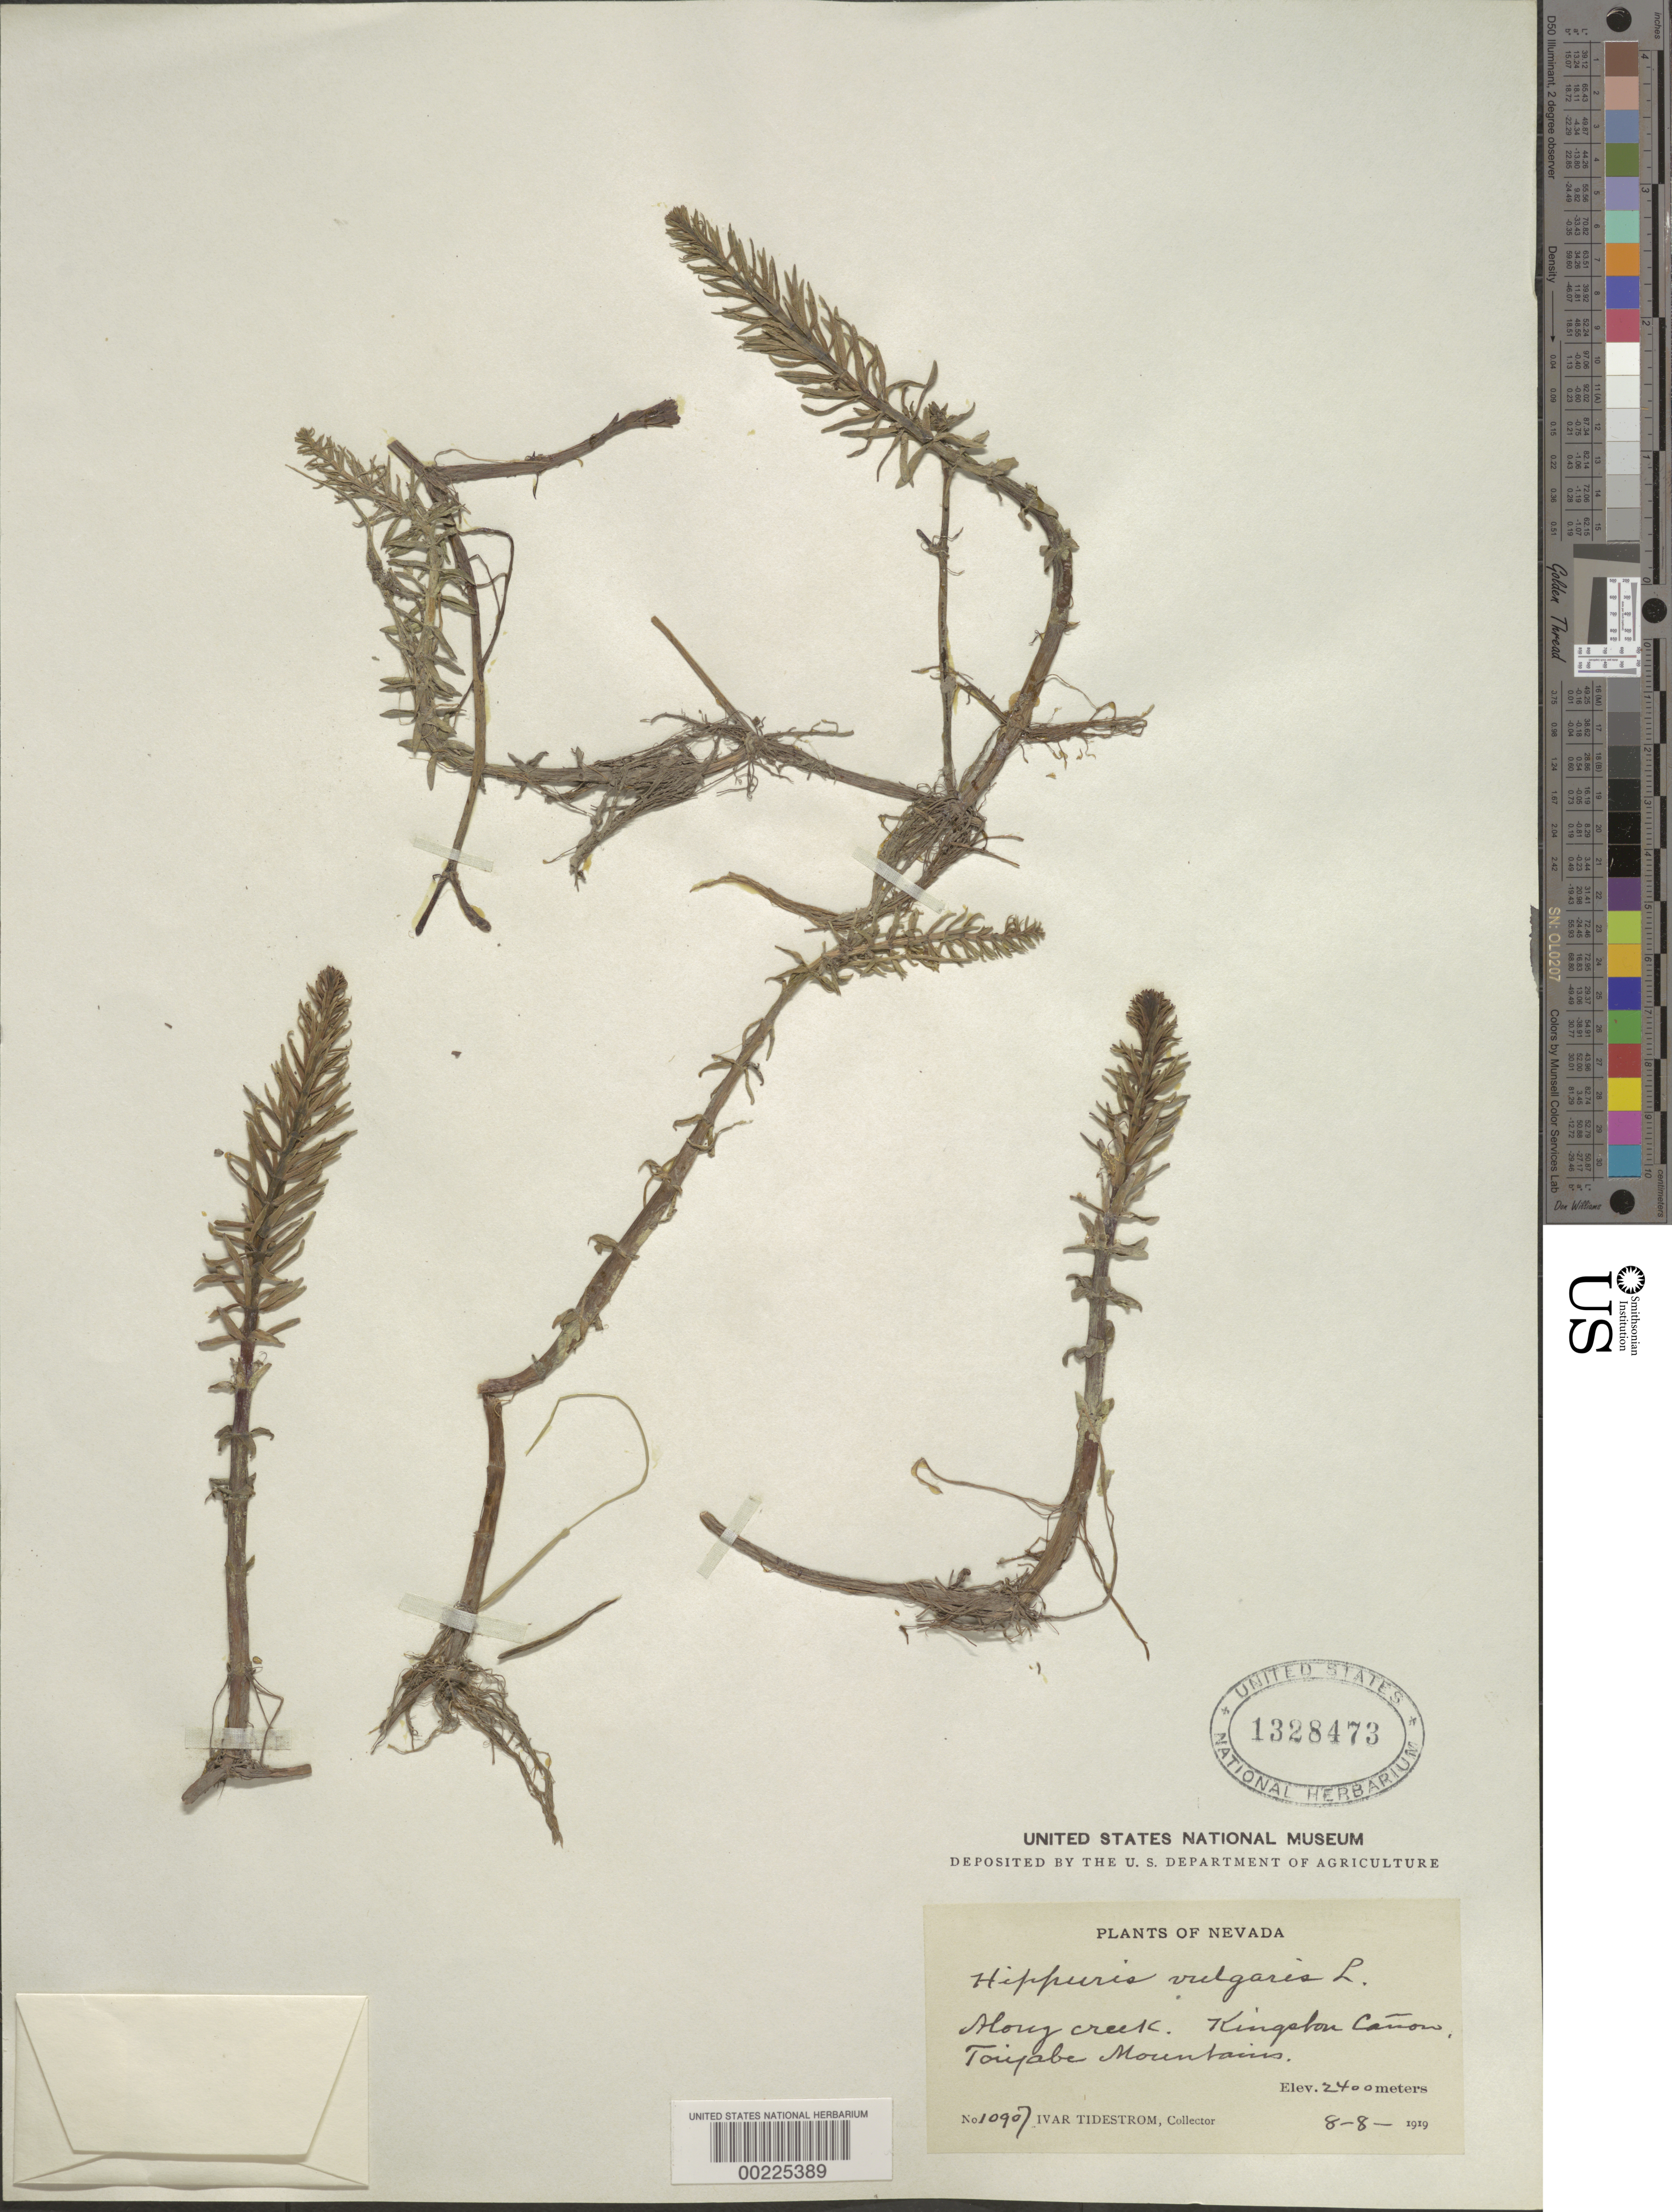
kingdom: Plantae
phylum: Tracheophyta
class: Magnoliopsida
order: Lamiales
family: Plantaginaceae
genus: Hippuris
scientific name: Hippuris tetraphylla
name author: L. f.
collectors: I. F. Tidestrom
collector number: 10907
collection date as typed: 08 Aug 1919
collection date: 1919-08-08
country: United States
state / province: Nevada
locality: Kingston canyon; torijabe mountains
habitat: Along creek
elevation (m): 2400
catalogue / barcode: US 1328473